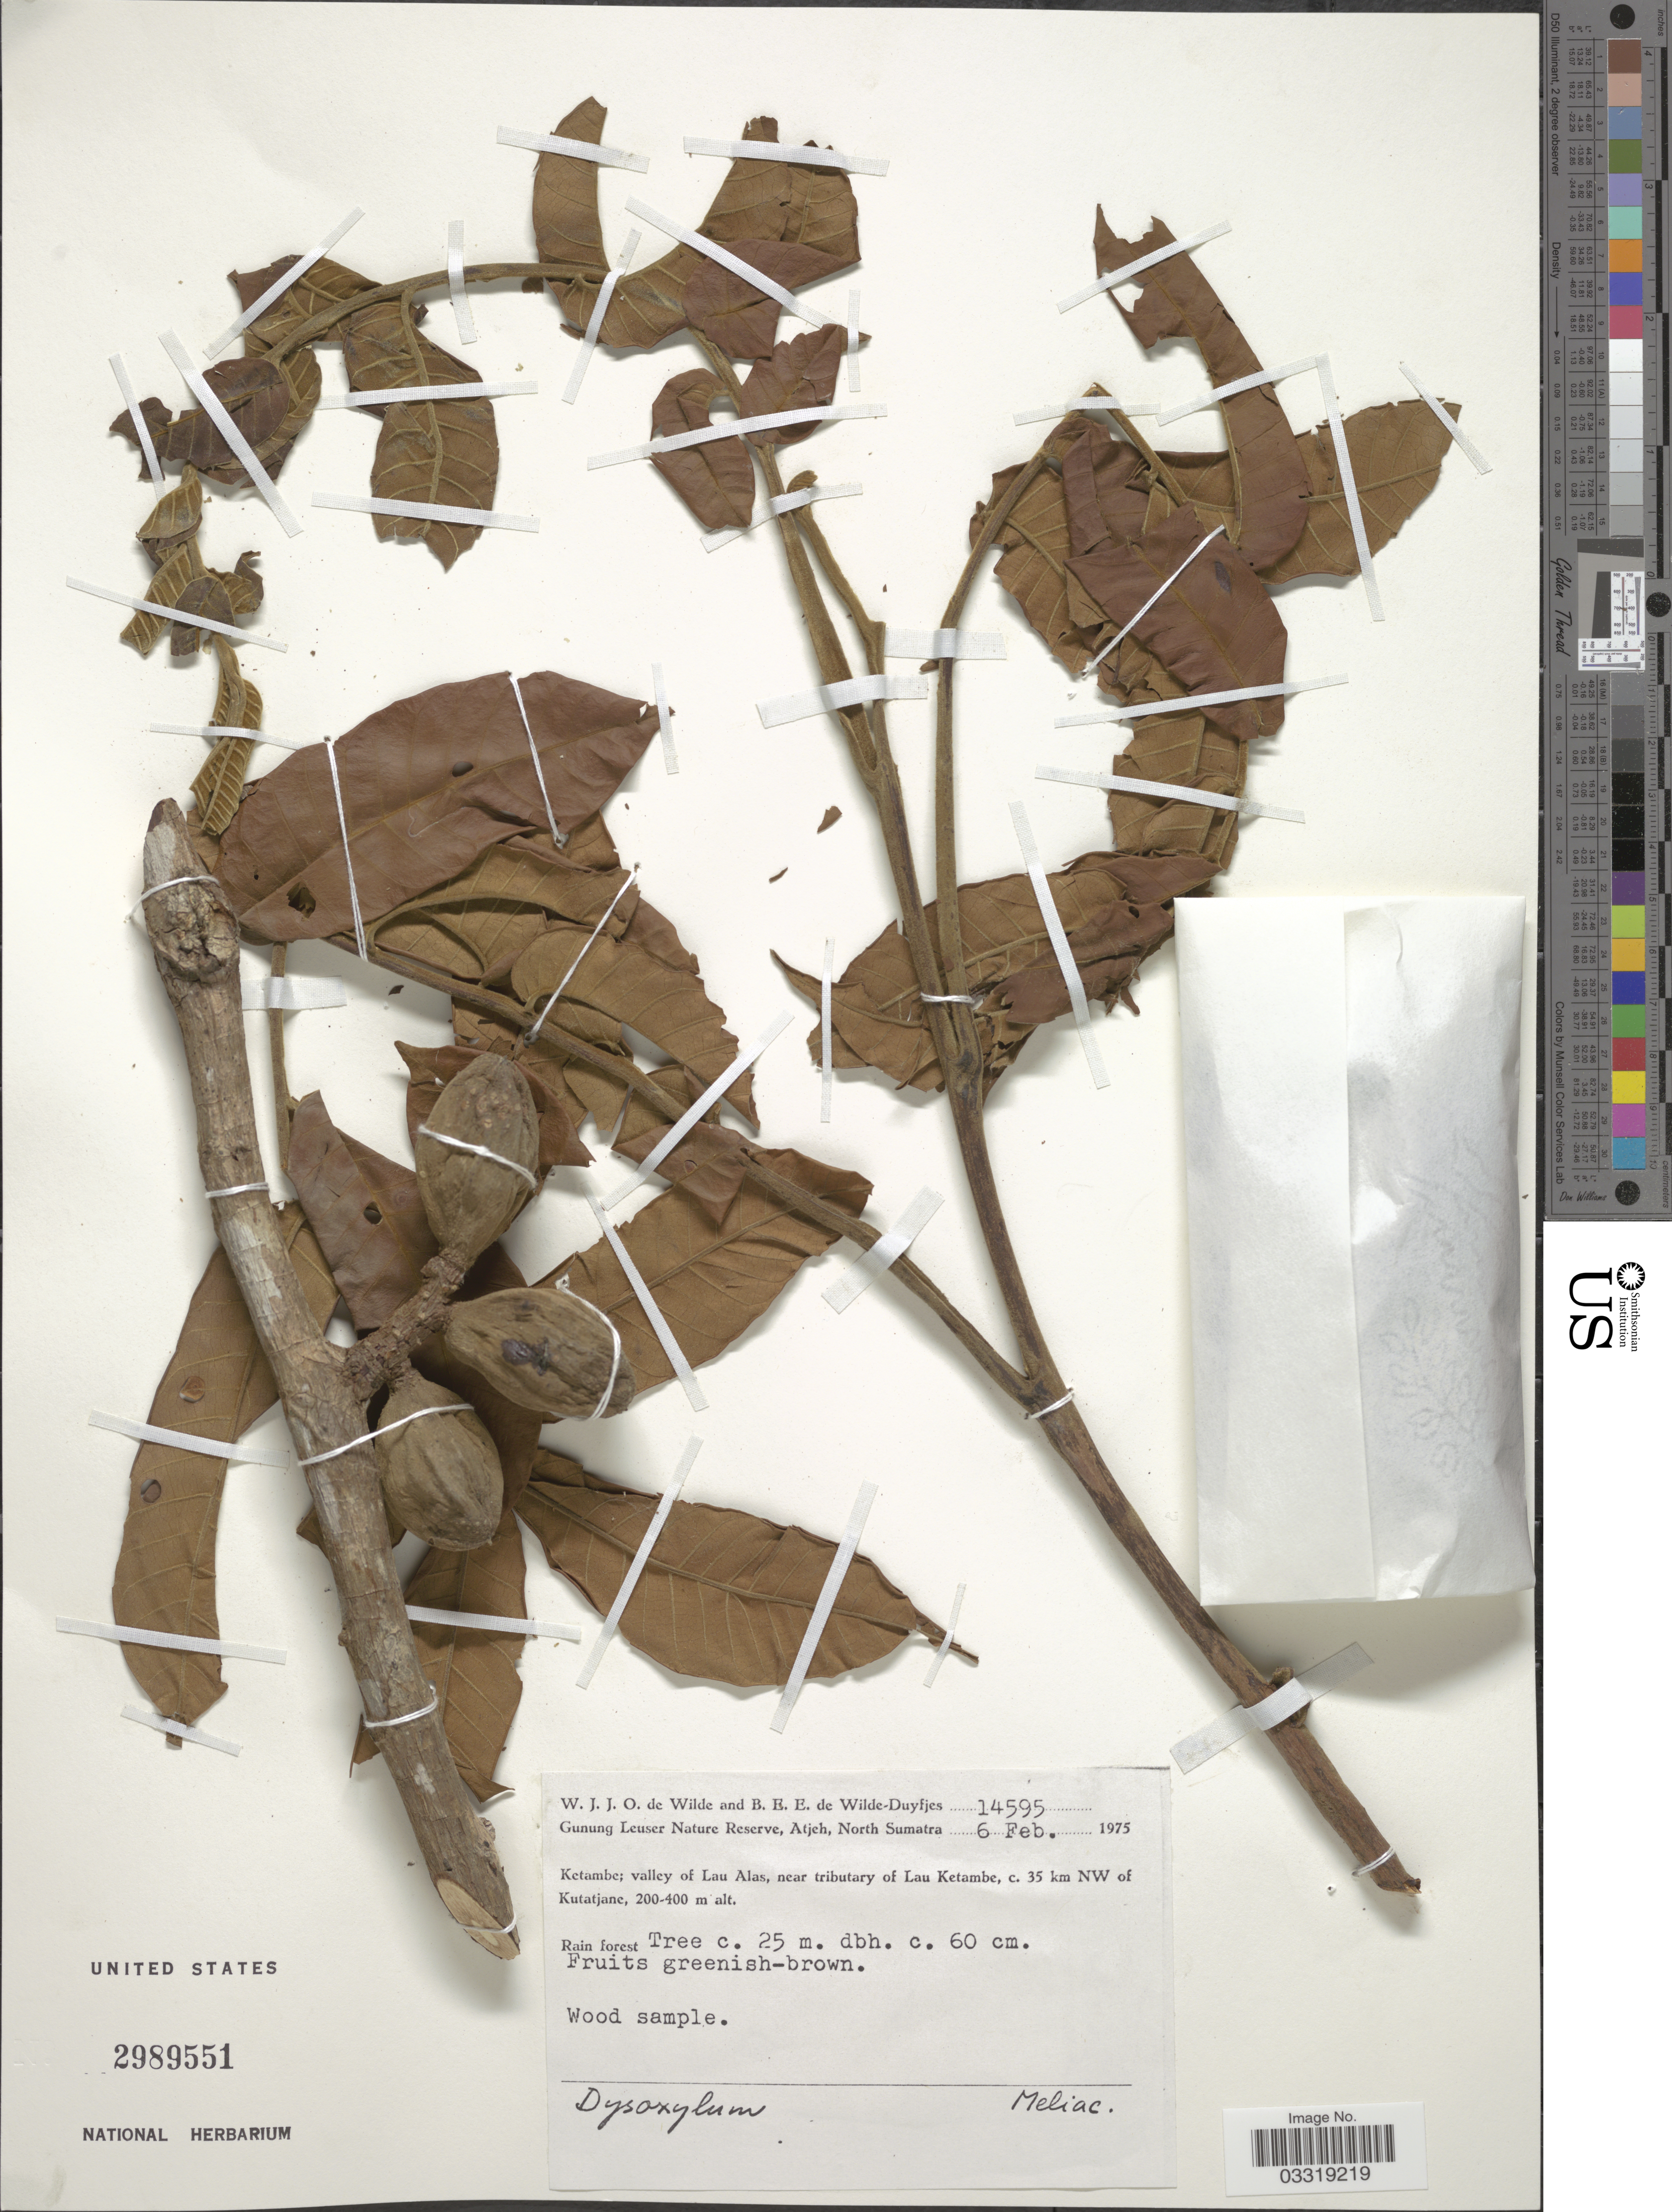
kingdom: Plantae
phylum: Tracheophyta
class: Magnoliopsida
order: Sapindales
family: Meliaceae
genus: Epicharis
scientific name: Epicharis densiflora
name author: Blume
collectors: W. J. de Wilde & B. E. de Wilde-Duyfjes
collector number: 14595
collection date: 1975-02-06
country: Indonesia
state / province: Sumatra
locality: Gunung Leuser Nature Reserve, Atjeh, North Sumatra. Ketambe; valley of Lau Alas, near tributary of Lau Ketambe, c. 35 km NW of Kutatjane.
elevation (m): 200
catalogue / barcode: US 2989551